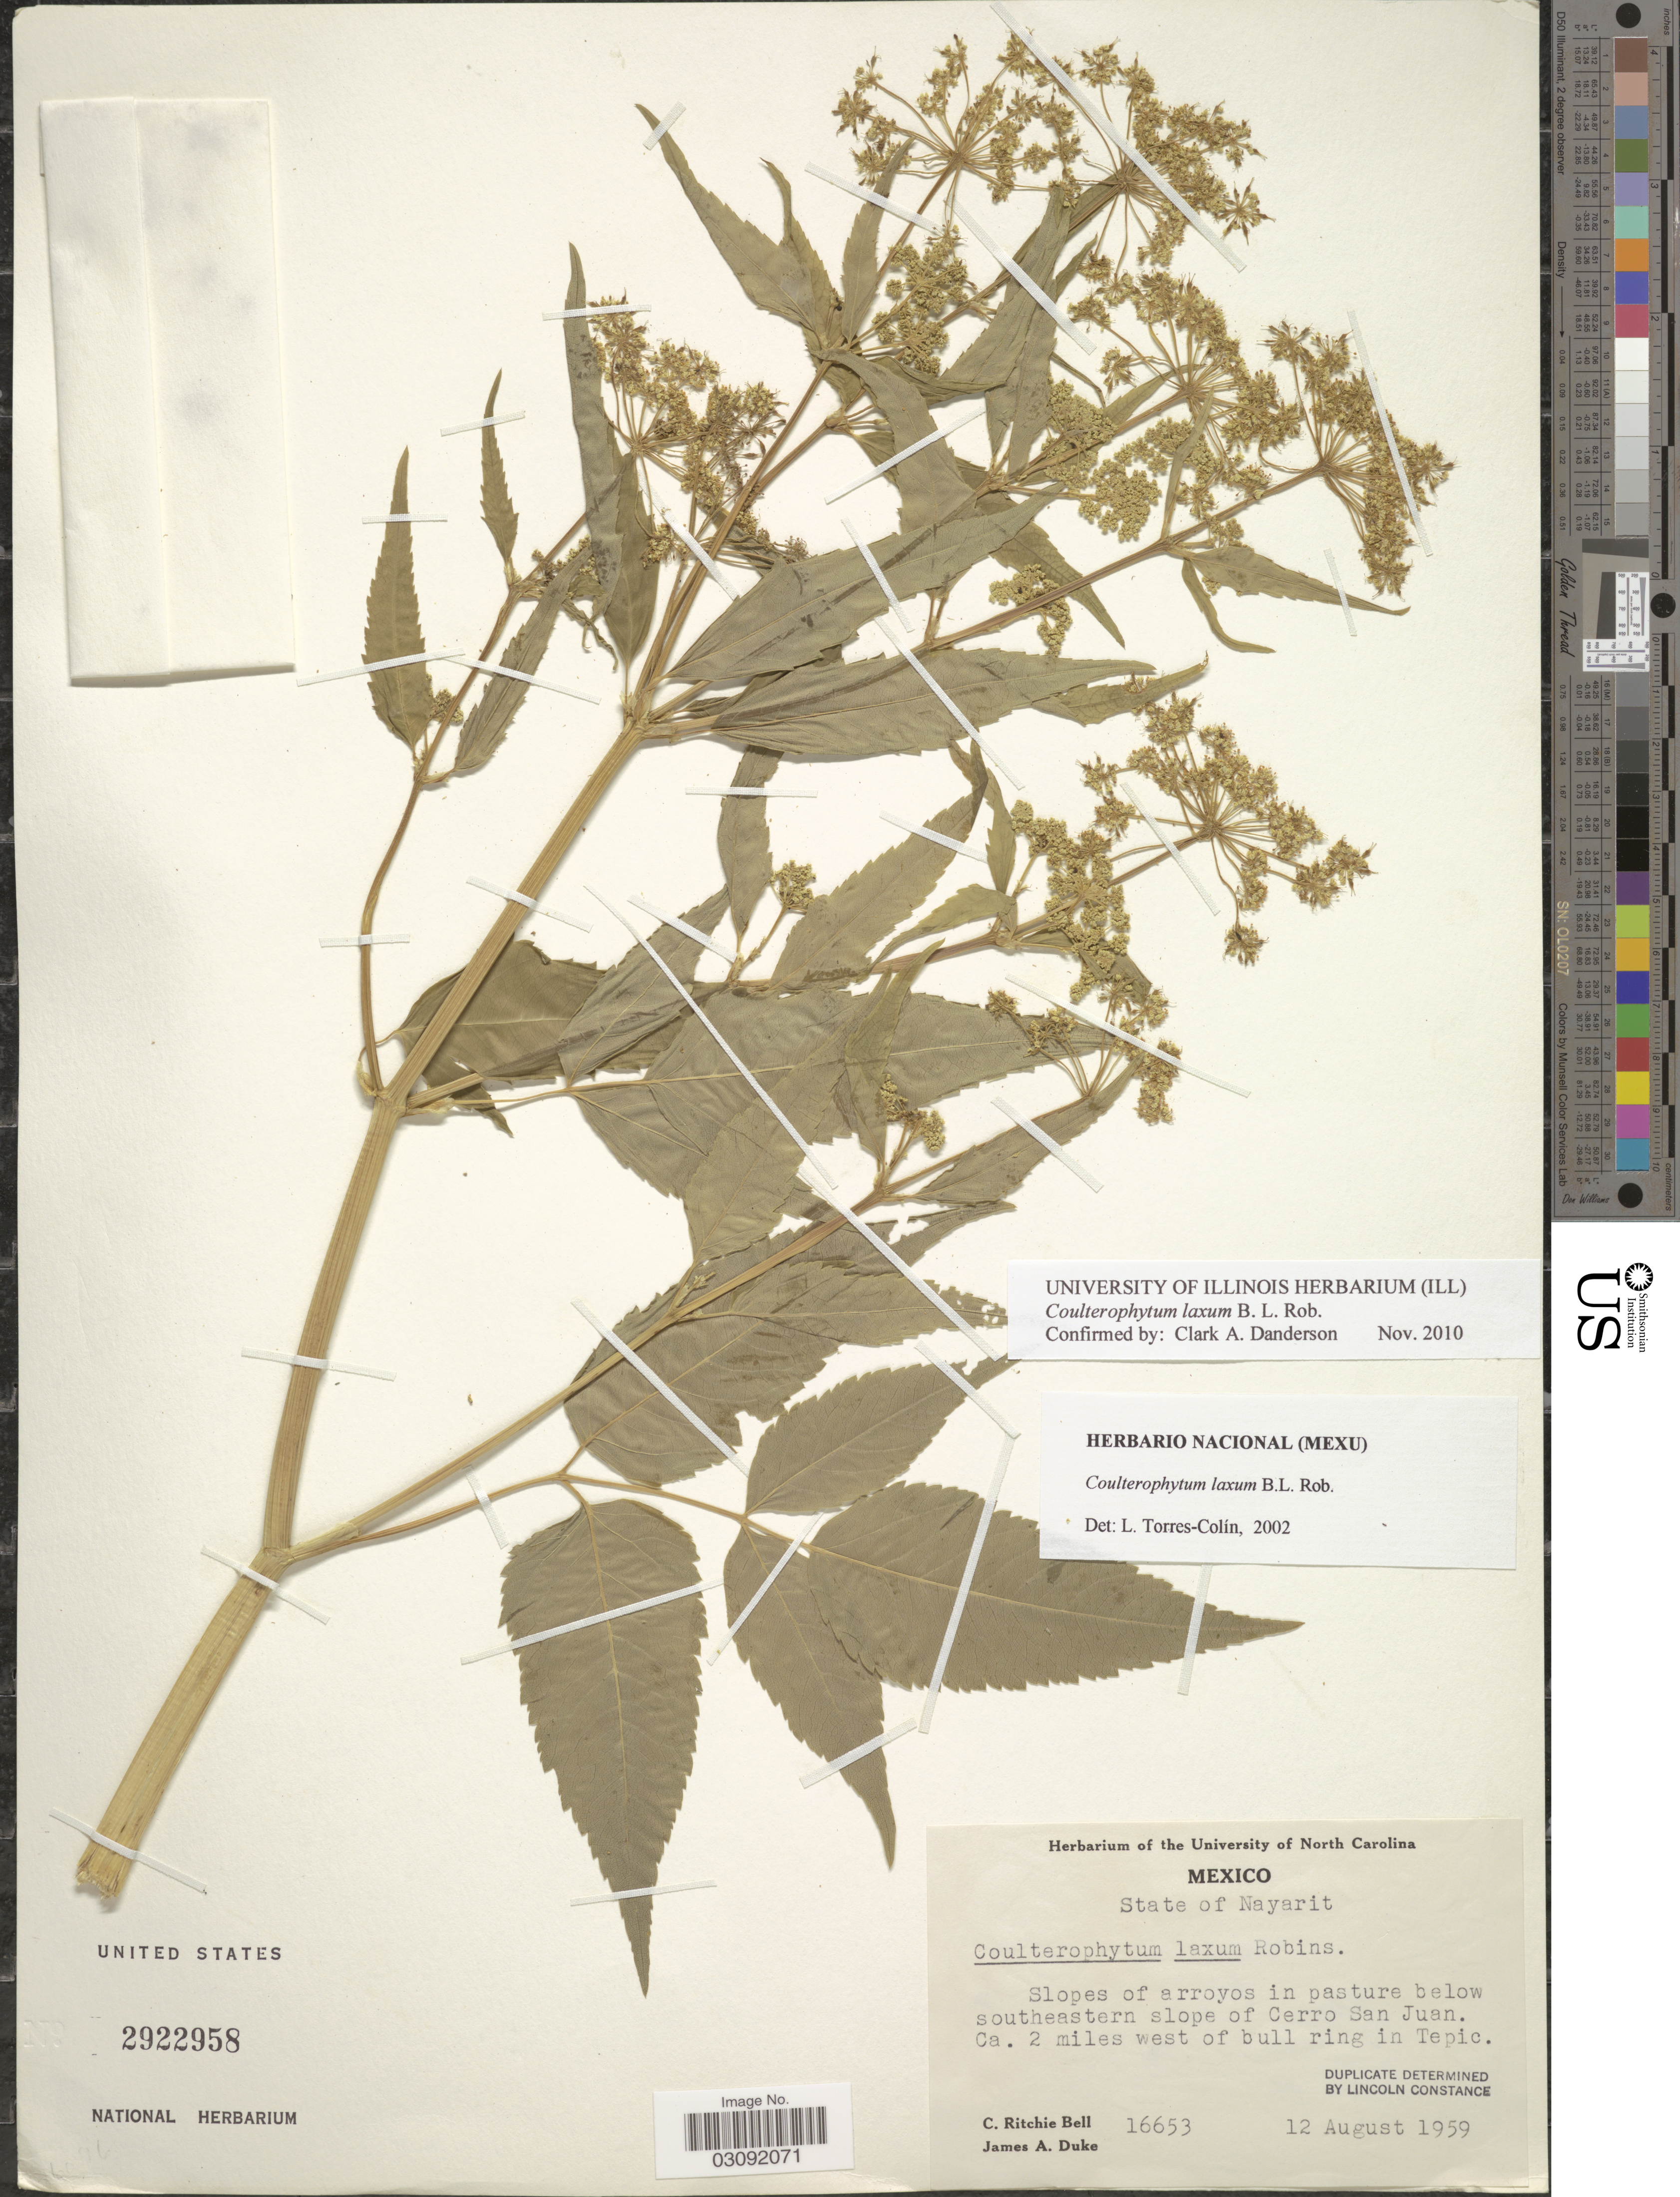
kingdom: Plantae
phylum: Tracheophyta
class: Magnoliopsida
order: Apiales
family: Apiaceae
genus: Coulterophytum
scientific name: Coulterophytum laxum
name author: B.L. Rob.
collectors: C. R. Bell & J. A. Duke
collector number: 16653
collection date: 1959-08-12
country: Mexico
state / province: Nayarit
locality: State of Nayarit. Slopes of arroyos in pasture below southeastern slope of Cerro San Juan. Ca. 2 miles west of bull ring in Tepic.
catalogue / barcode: US 2922958